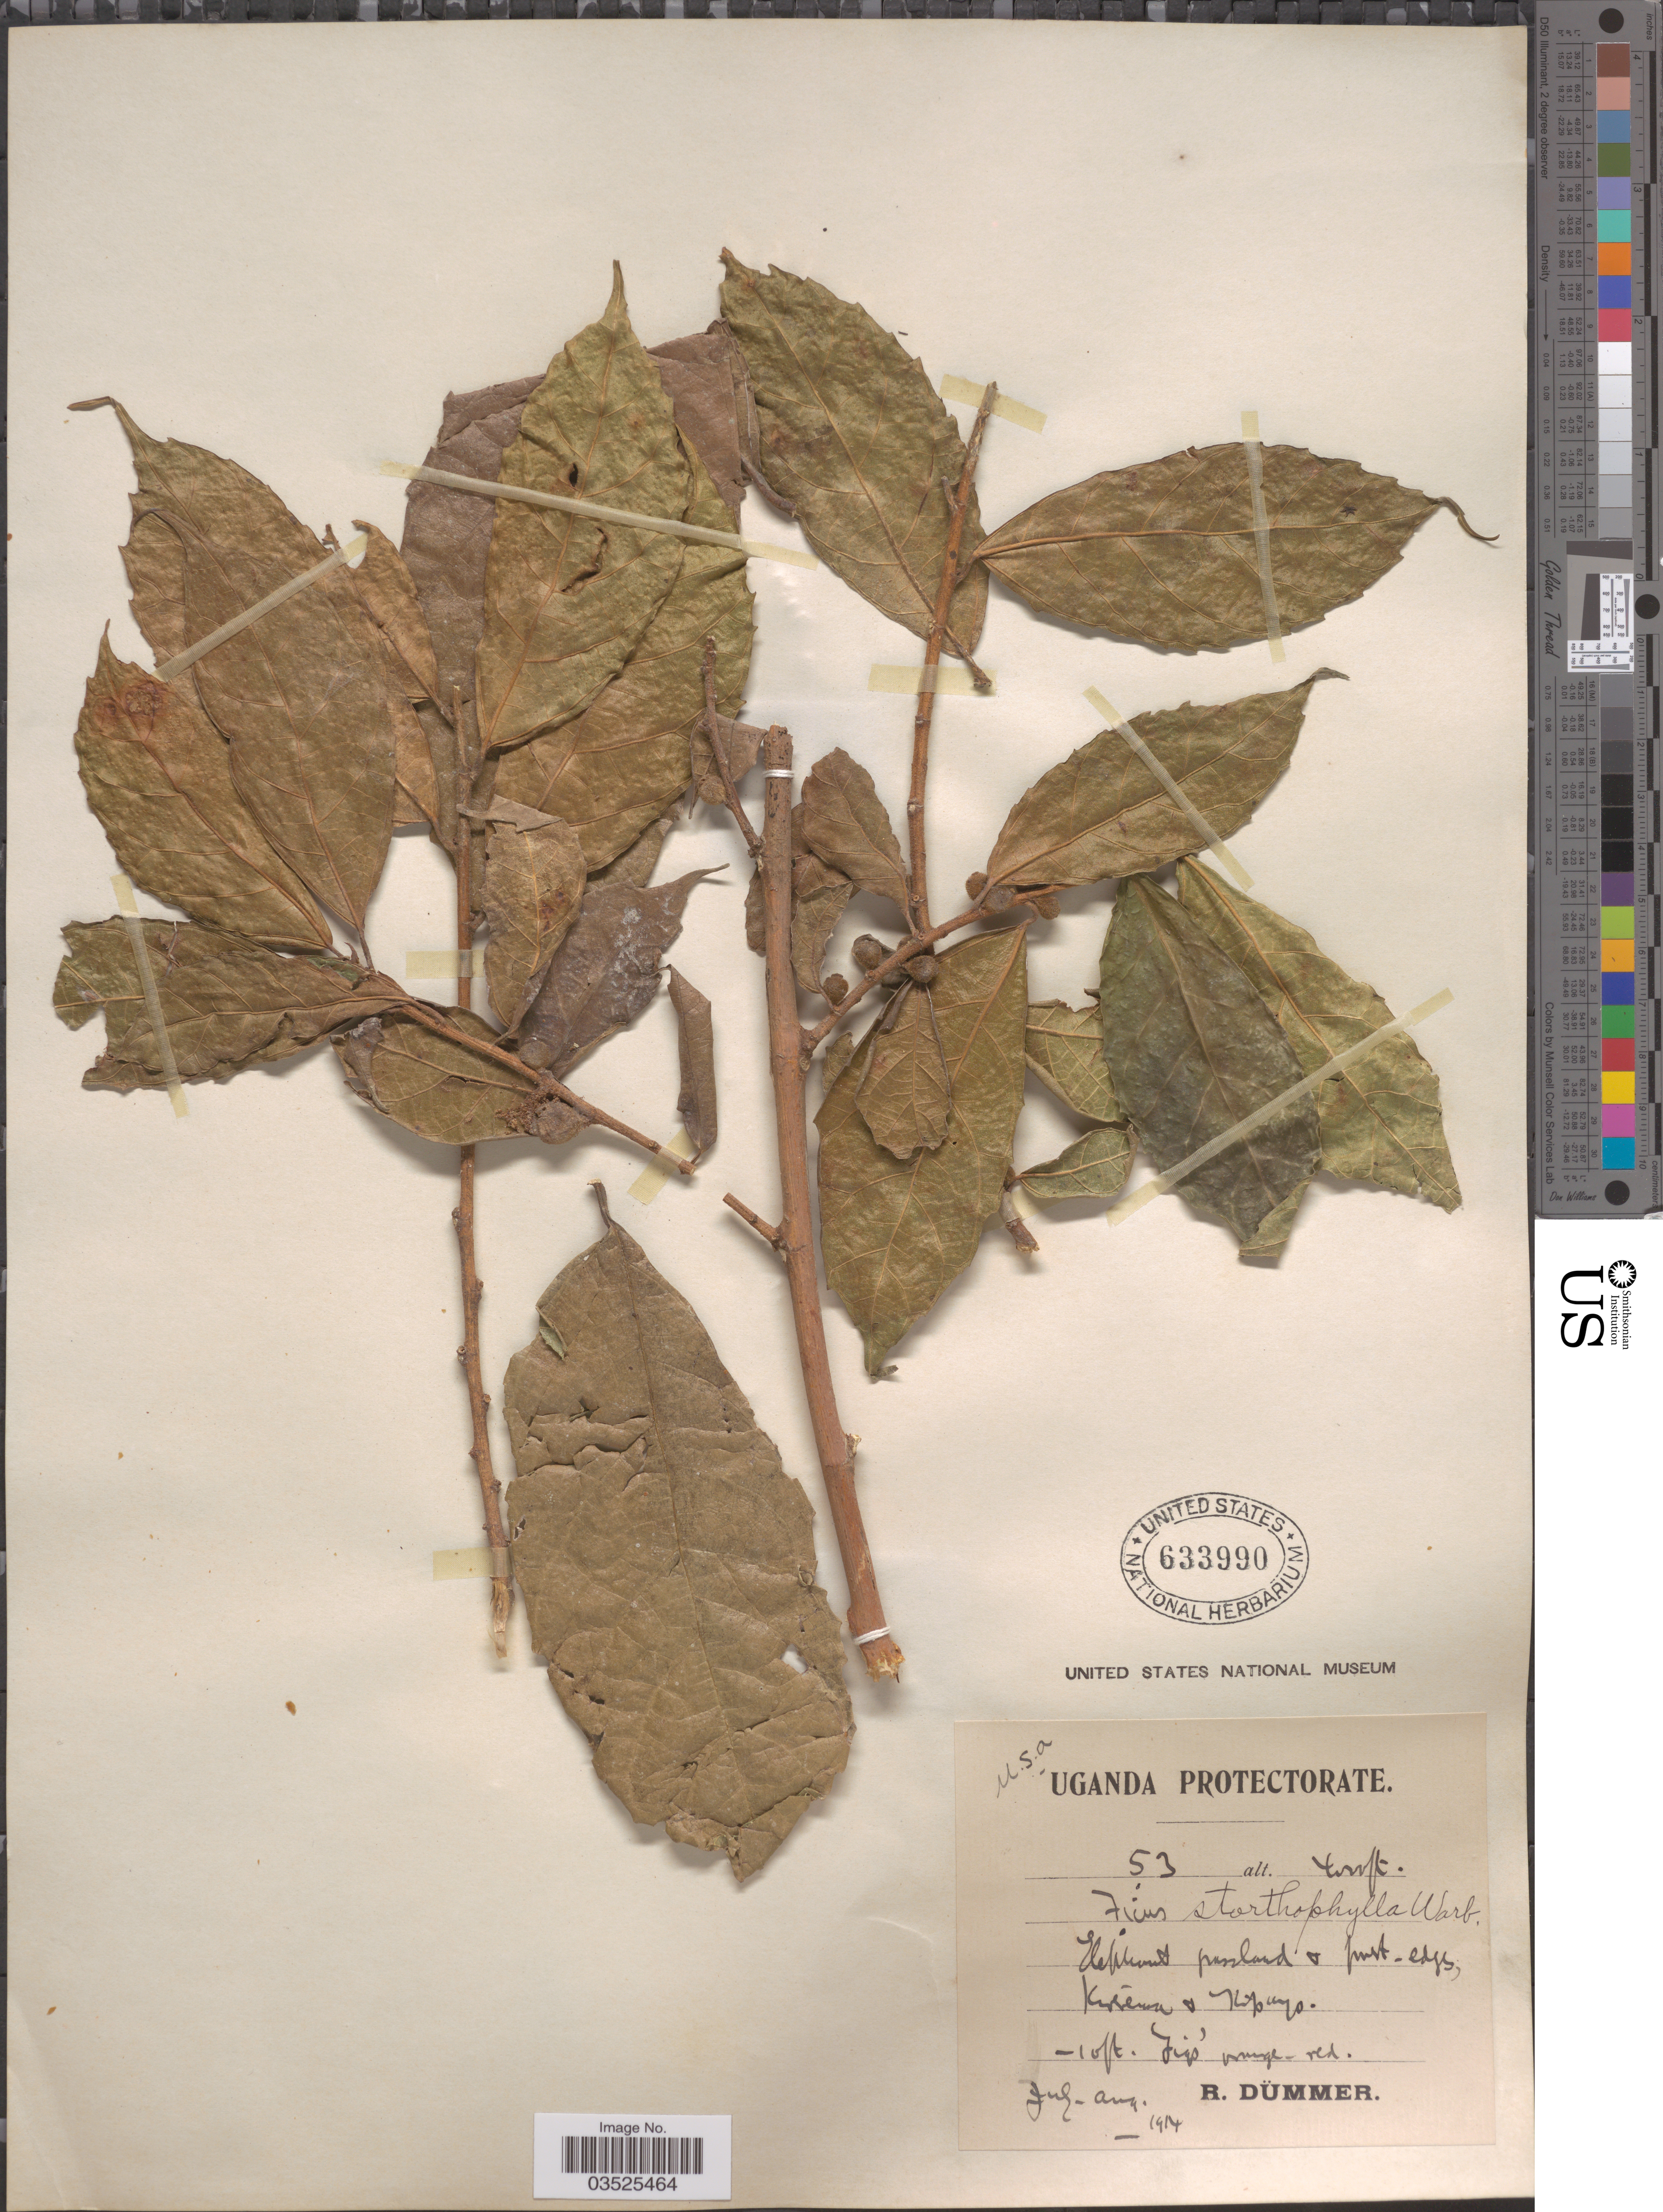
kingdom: Plantae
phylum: Tracheophyta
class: Magnoliopsida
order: Rosales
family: Moraceae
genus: Ficus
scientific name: Ficus storthophylla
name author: Warb.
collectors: R. A. Dümmer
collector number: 53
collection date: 1914-07/1914-08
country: Uganda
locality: Uganda Protectorate. Kisewa & Kipayo.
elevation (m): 1219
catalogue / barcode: US 633990